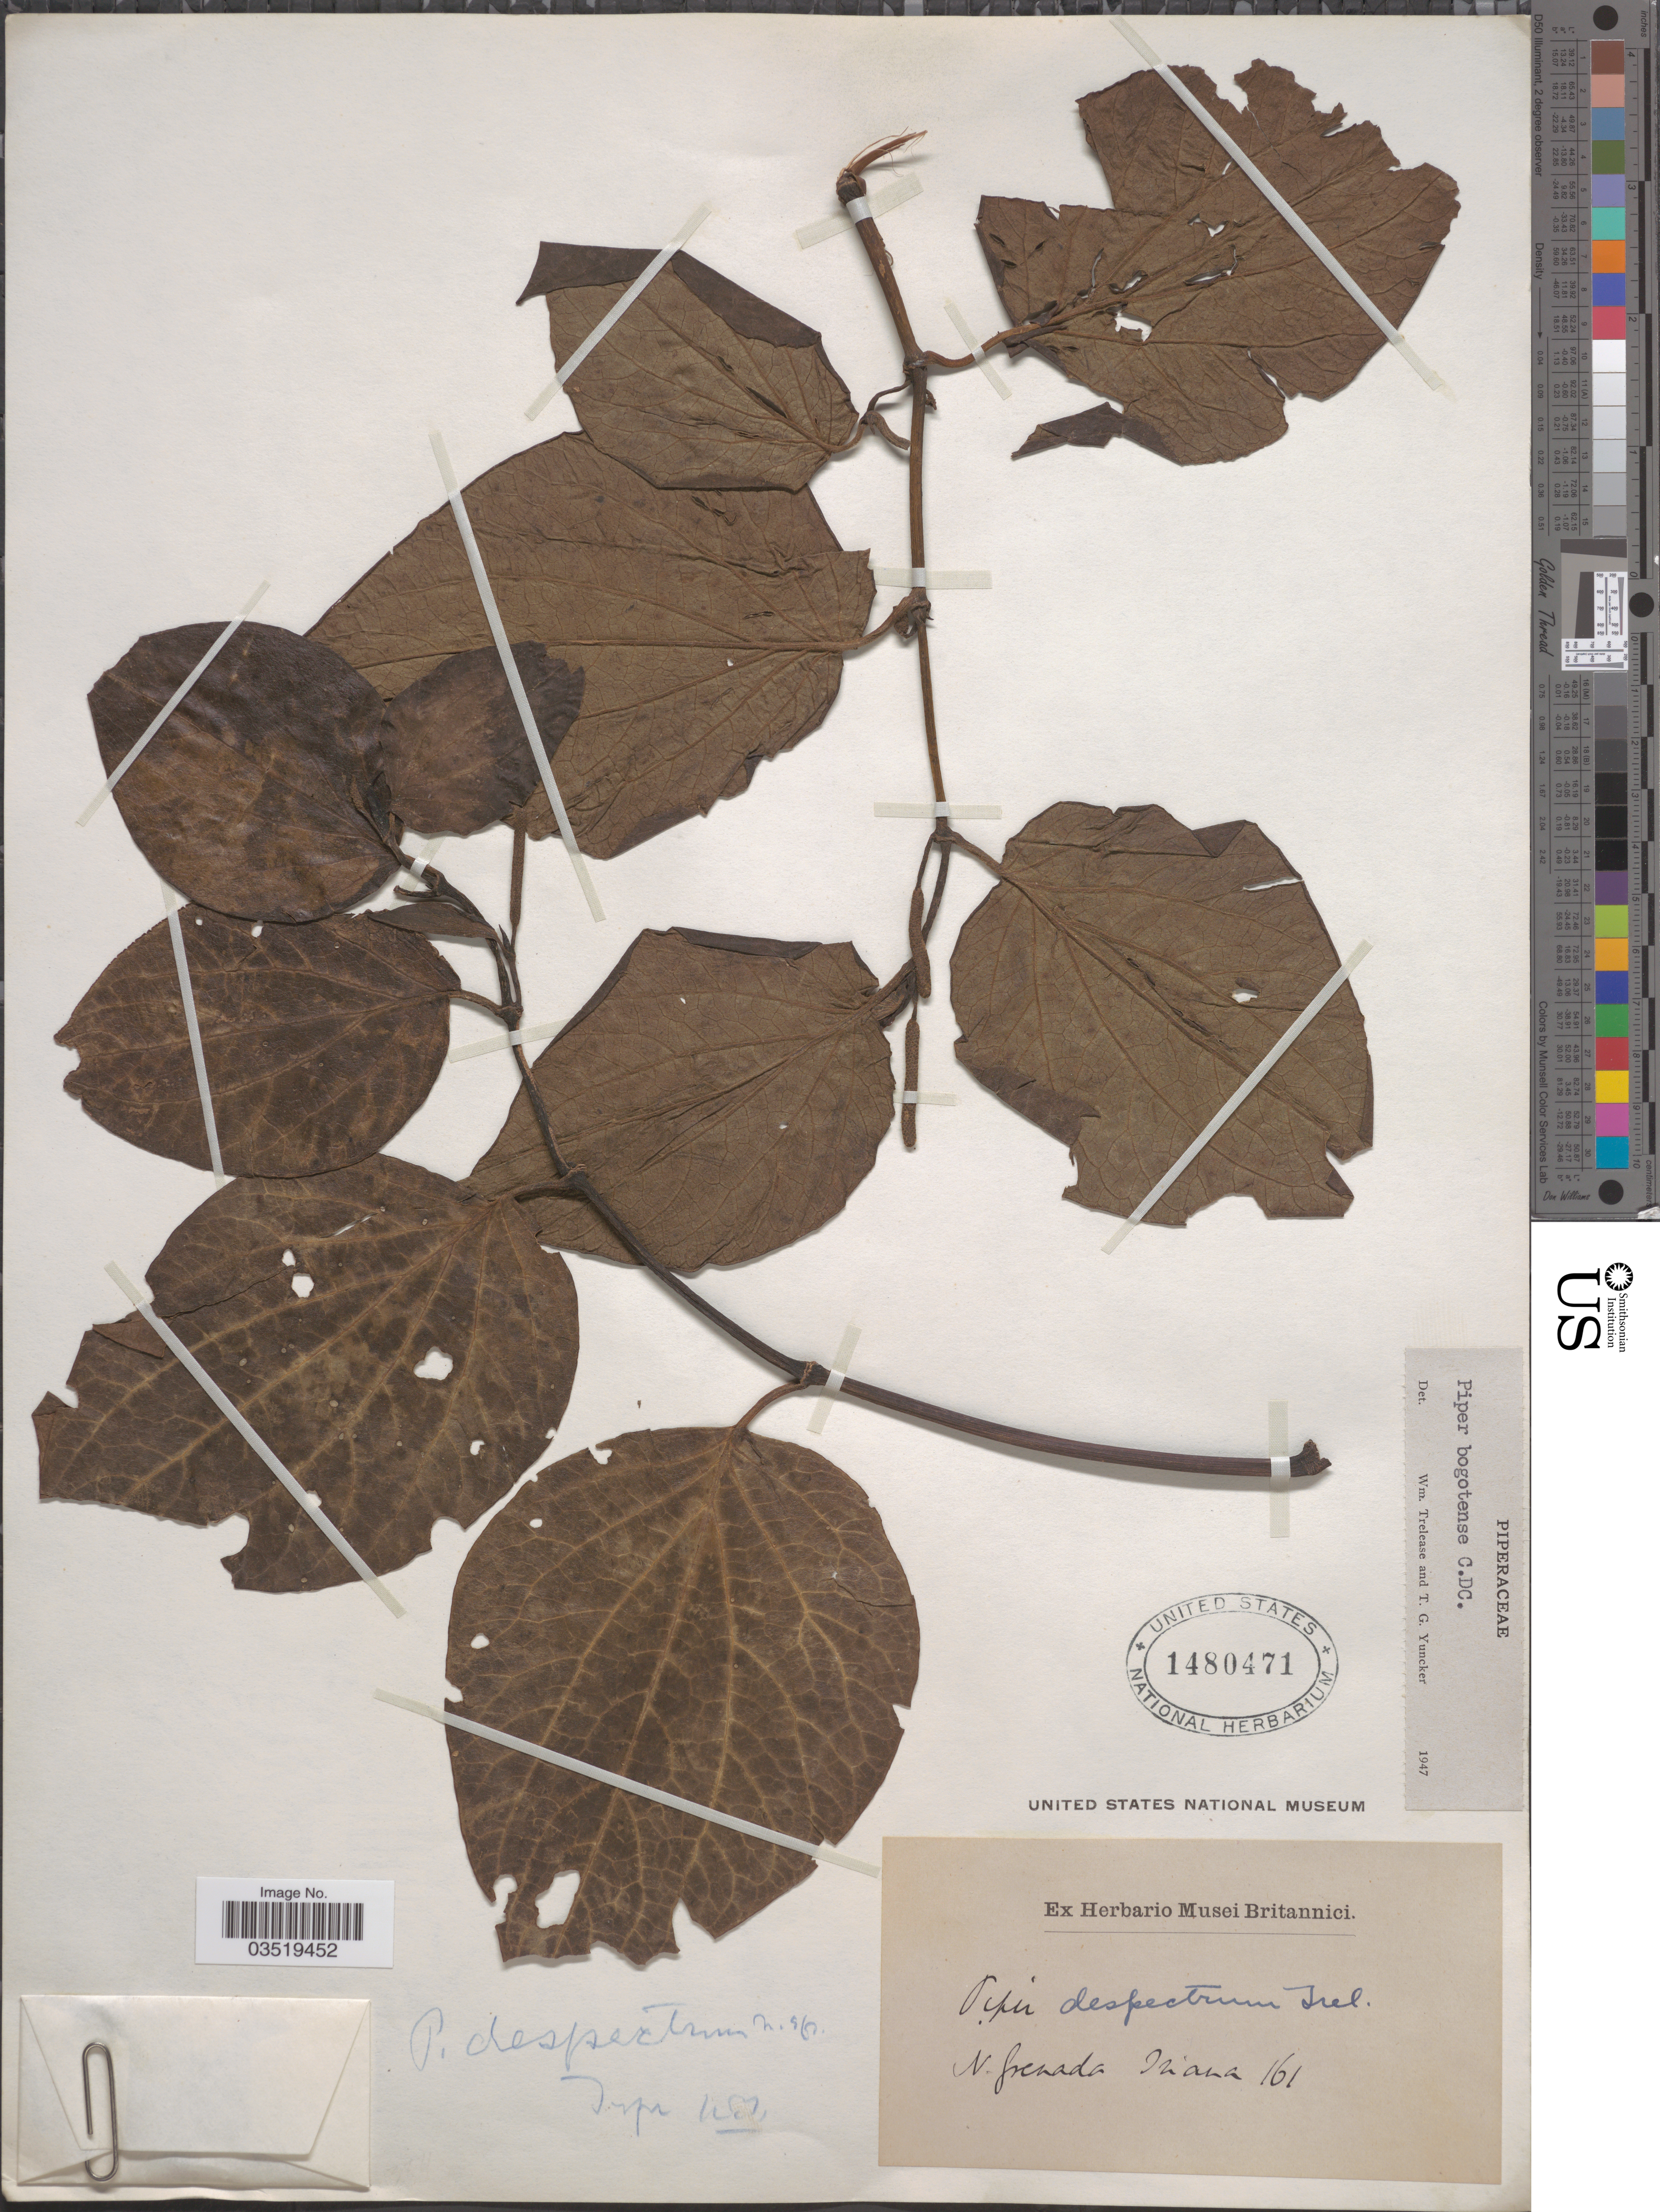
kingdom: Plantae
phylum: Tracheophyta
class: Magnoliopsida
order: Piperales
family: Piperaceae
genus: Piper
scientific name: Piper bogotense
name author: C. DC.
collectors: Triana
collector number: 161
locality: N. Grenada.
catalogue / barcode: US 1480471